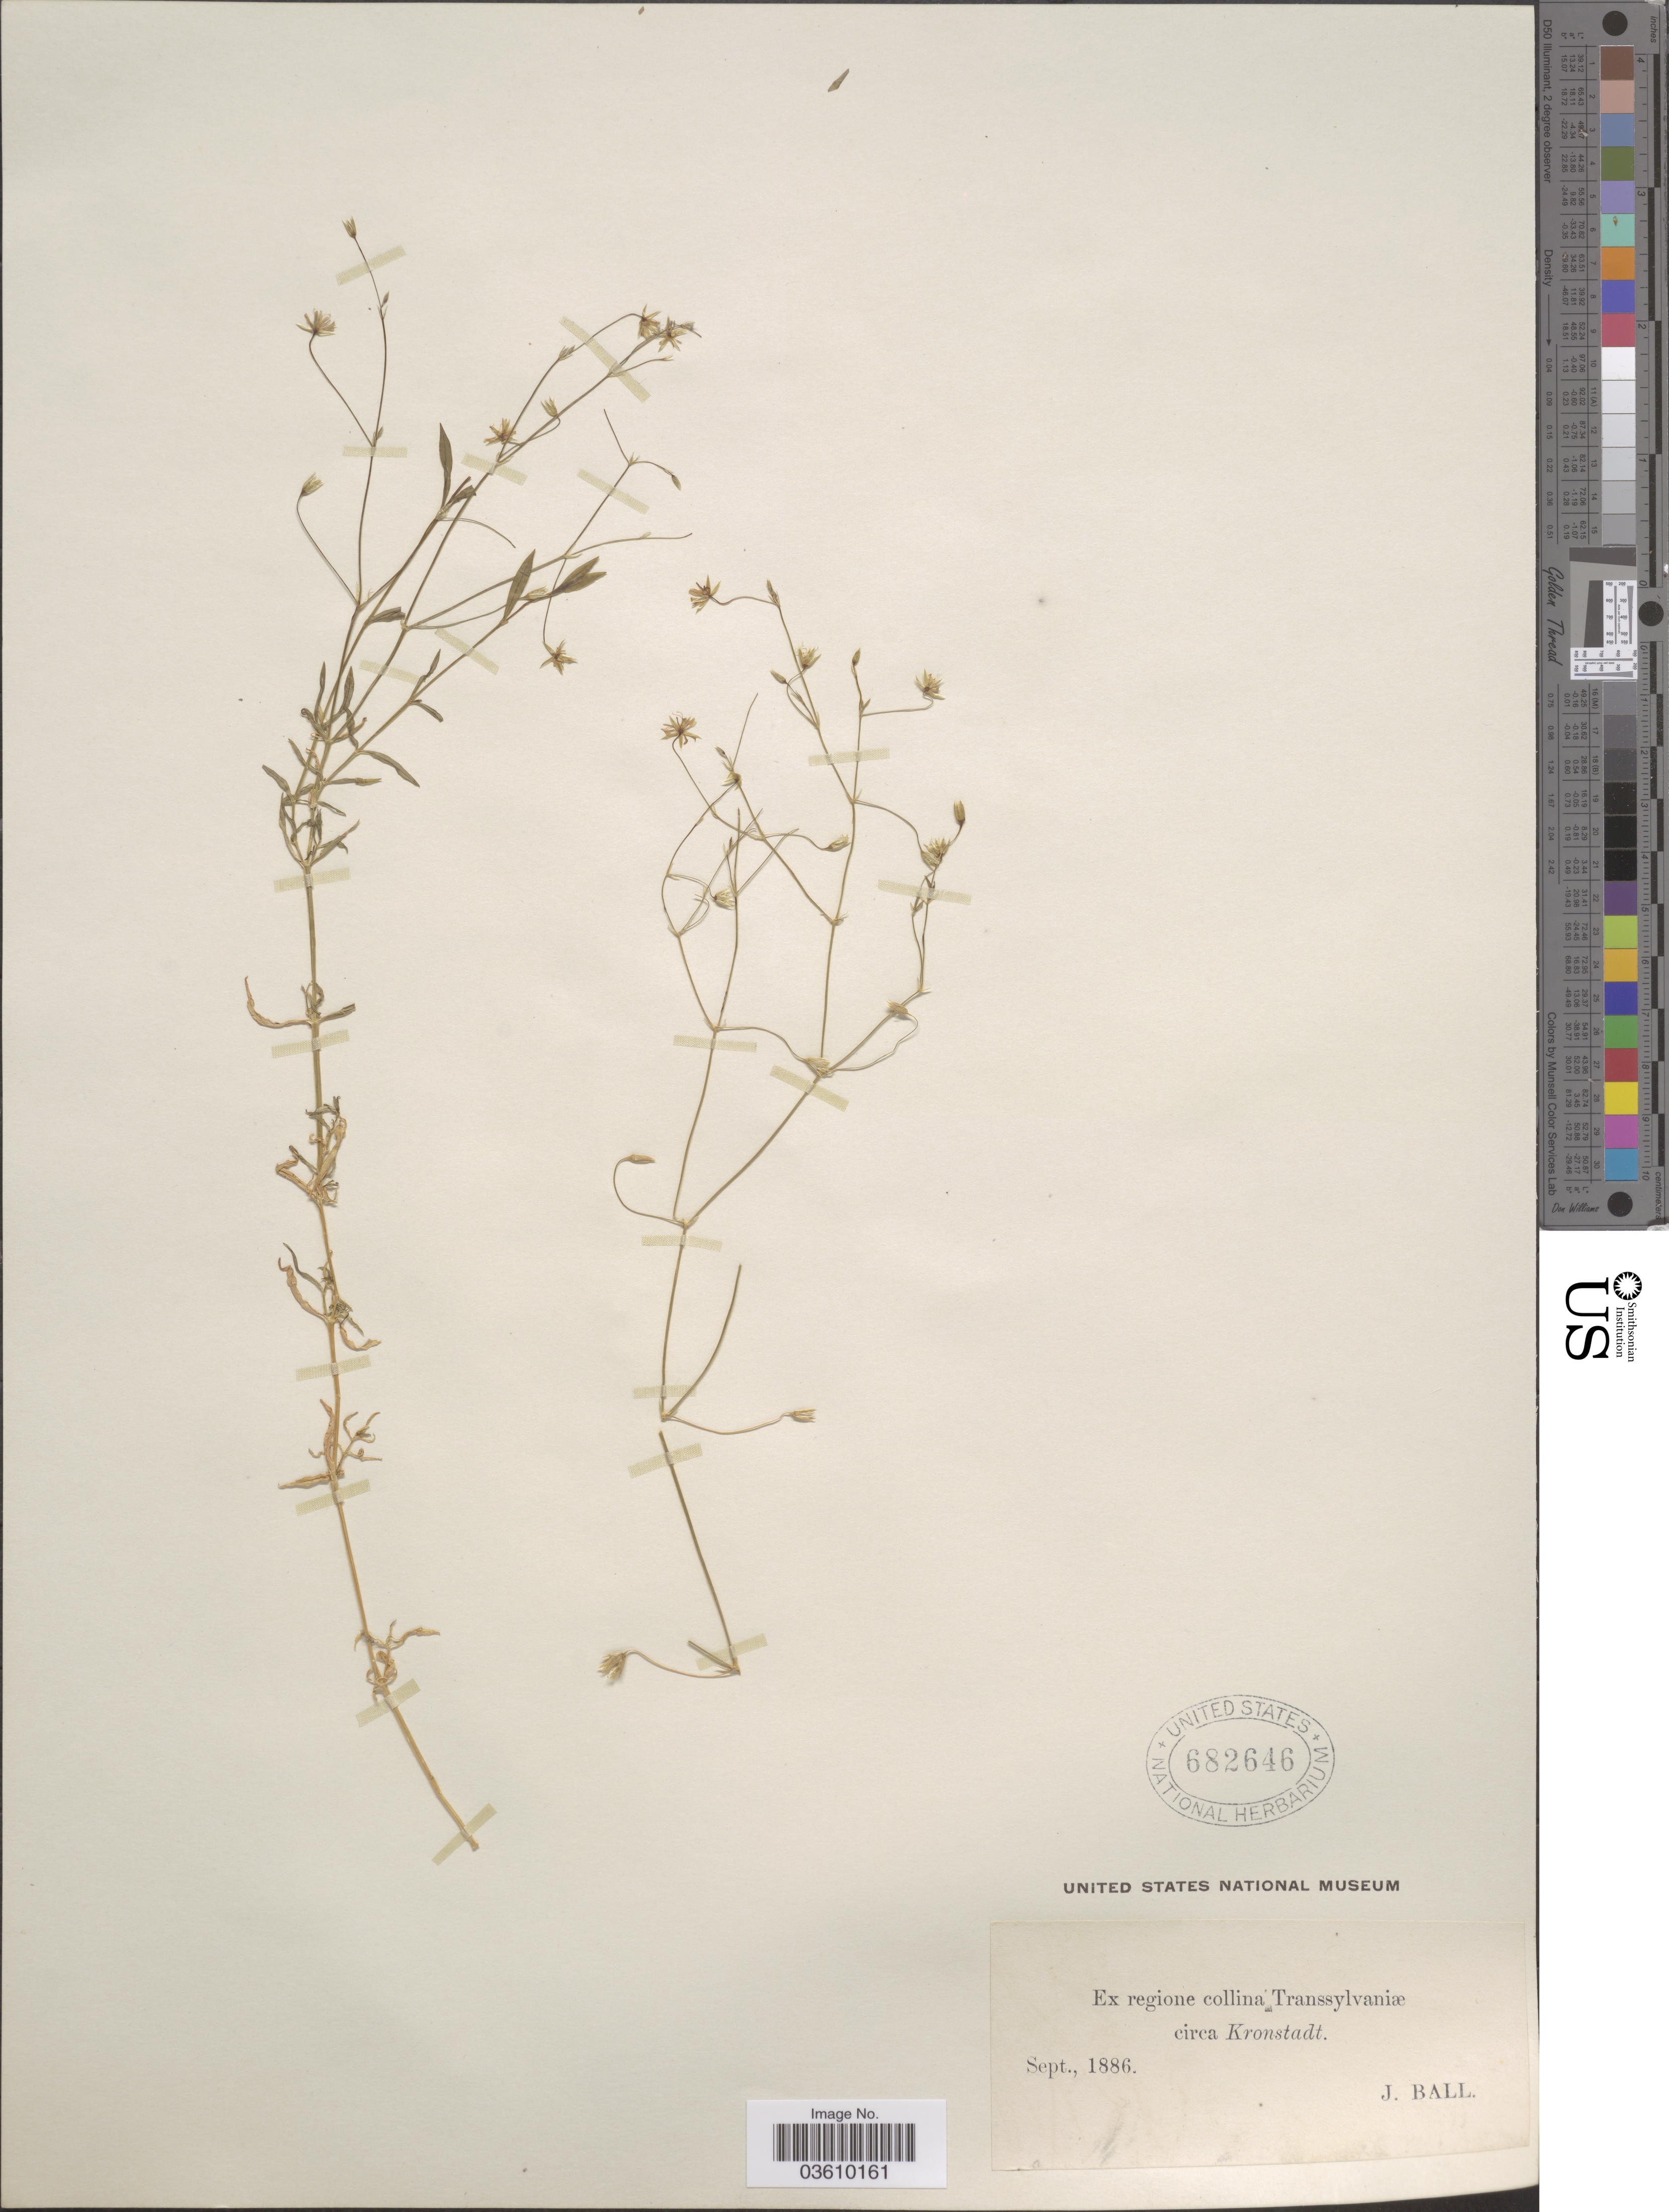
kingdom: Plantae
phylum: Tracheophyta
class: Magnoliopsida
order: Caryophyllales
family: Caryophyllaceae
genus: Stellaria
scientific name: Stellaria sp.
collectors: J. Ball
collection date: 1886-09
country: Romania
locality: Ex regione collina Transsylvaniæ circa Kronstadt.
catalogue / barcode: US 682646